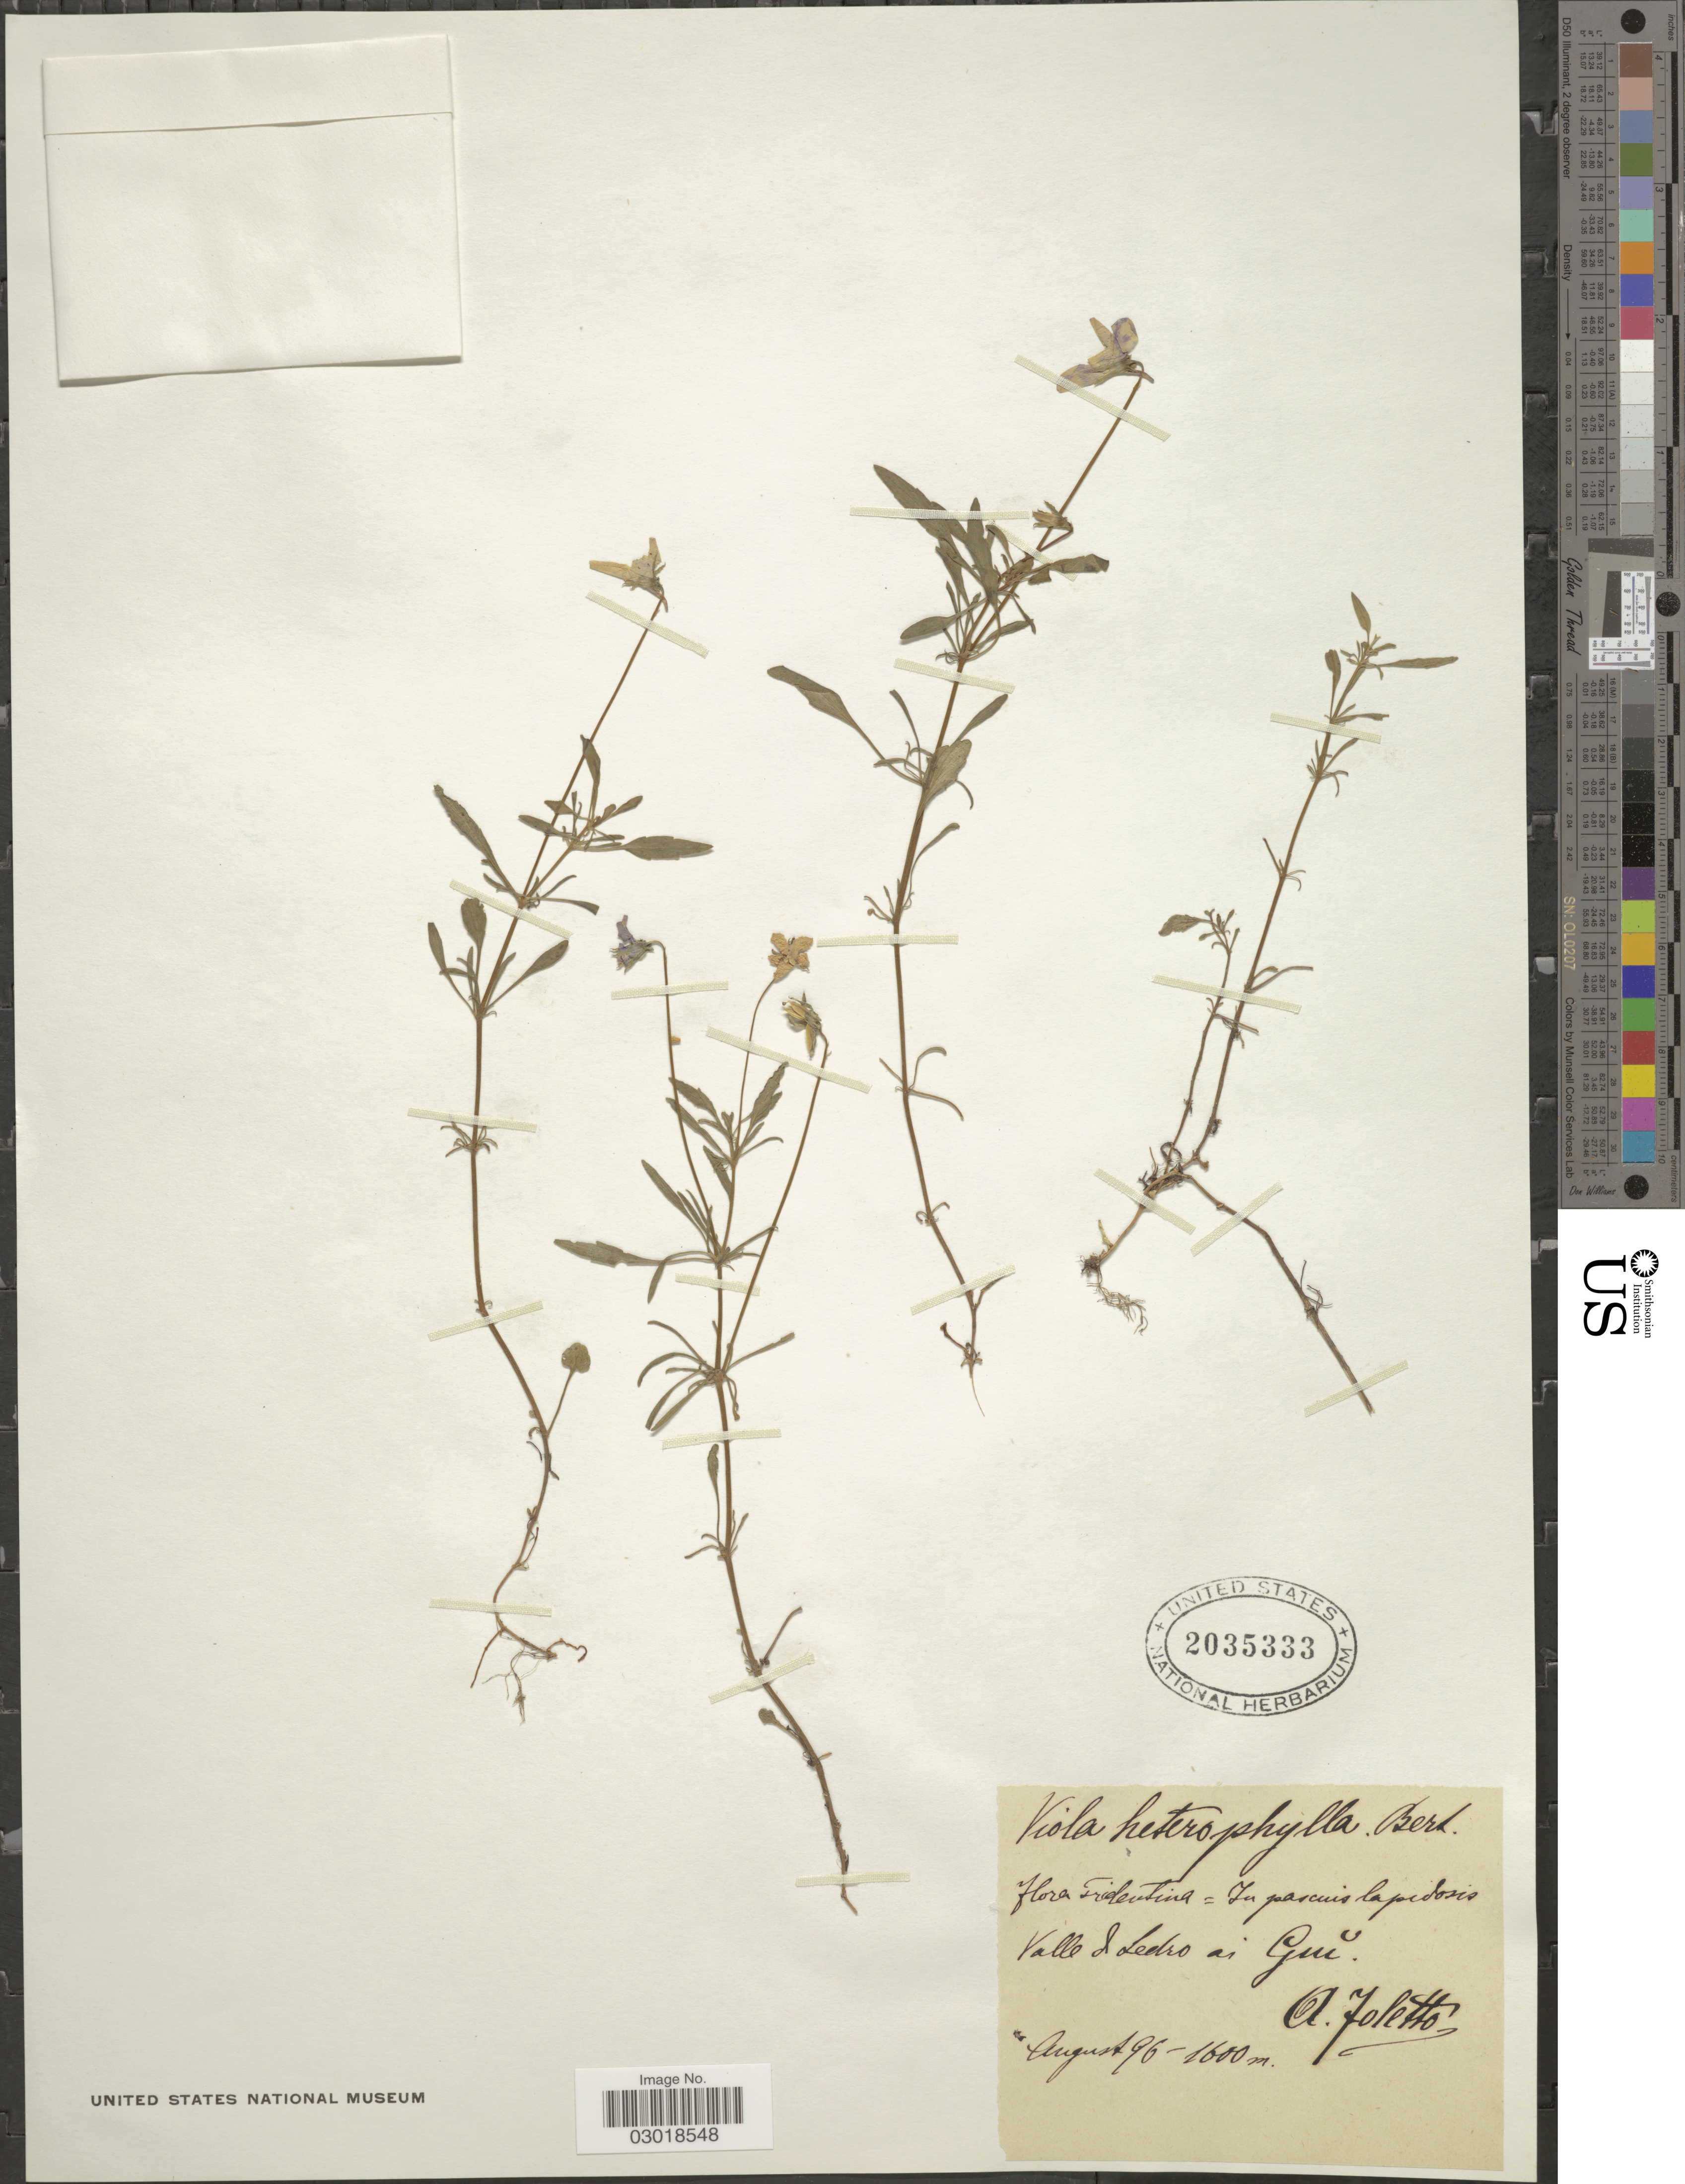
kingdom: Plantae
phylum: Tracheophyta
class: Magnoliopsida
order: Malpighiales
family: Violaceae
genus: Viola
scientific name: Viola heterophylla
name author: Muhl.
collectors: A. Foletto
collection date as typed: Transcribed d/m/y: /8/96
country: Italy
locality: Tridentina = In pascuis lapidosis Valle di Ledro ai Gui.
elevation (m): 1600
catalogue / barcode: US 2035333